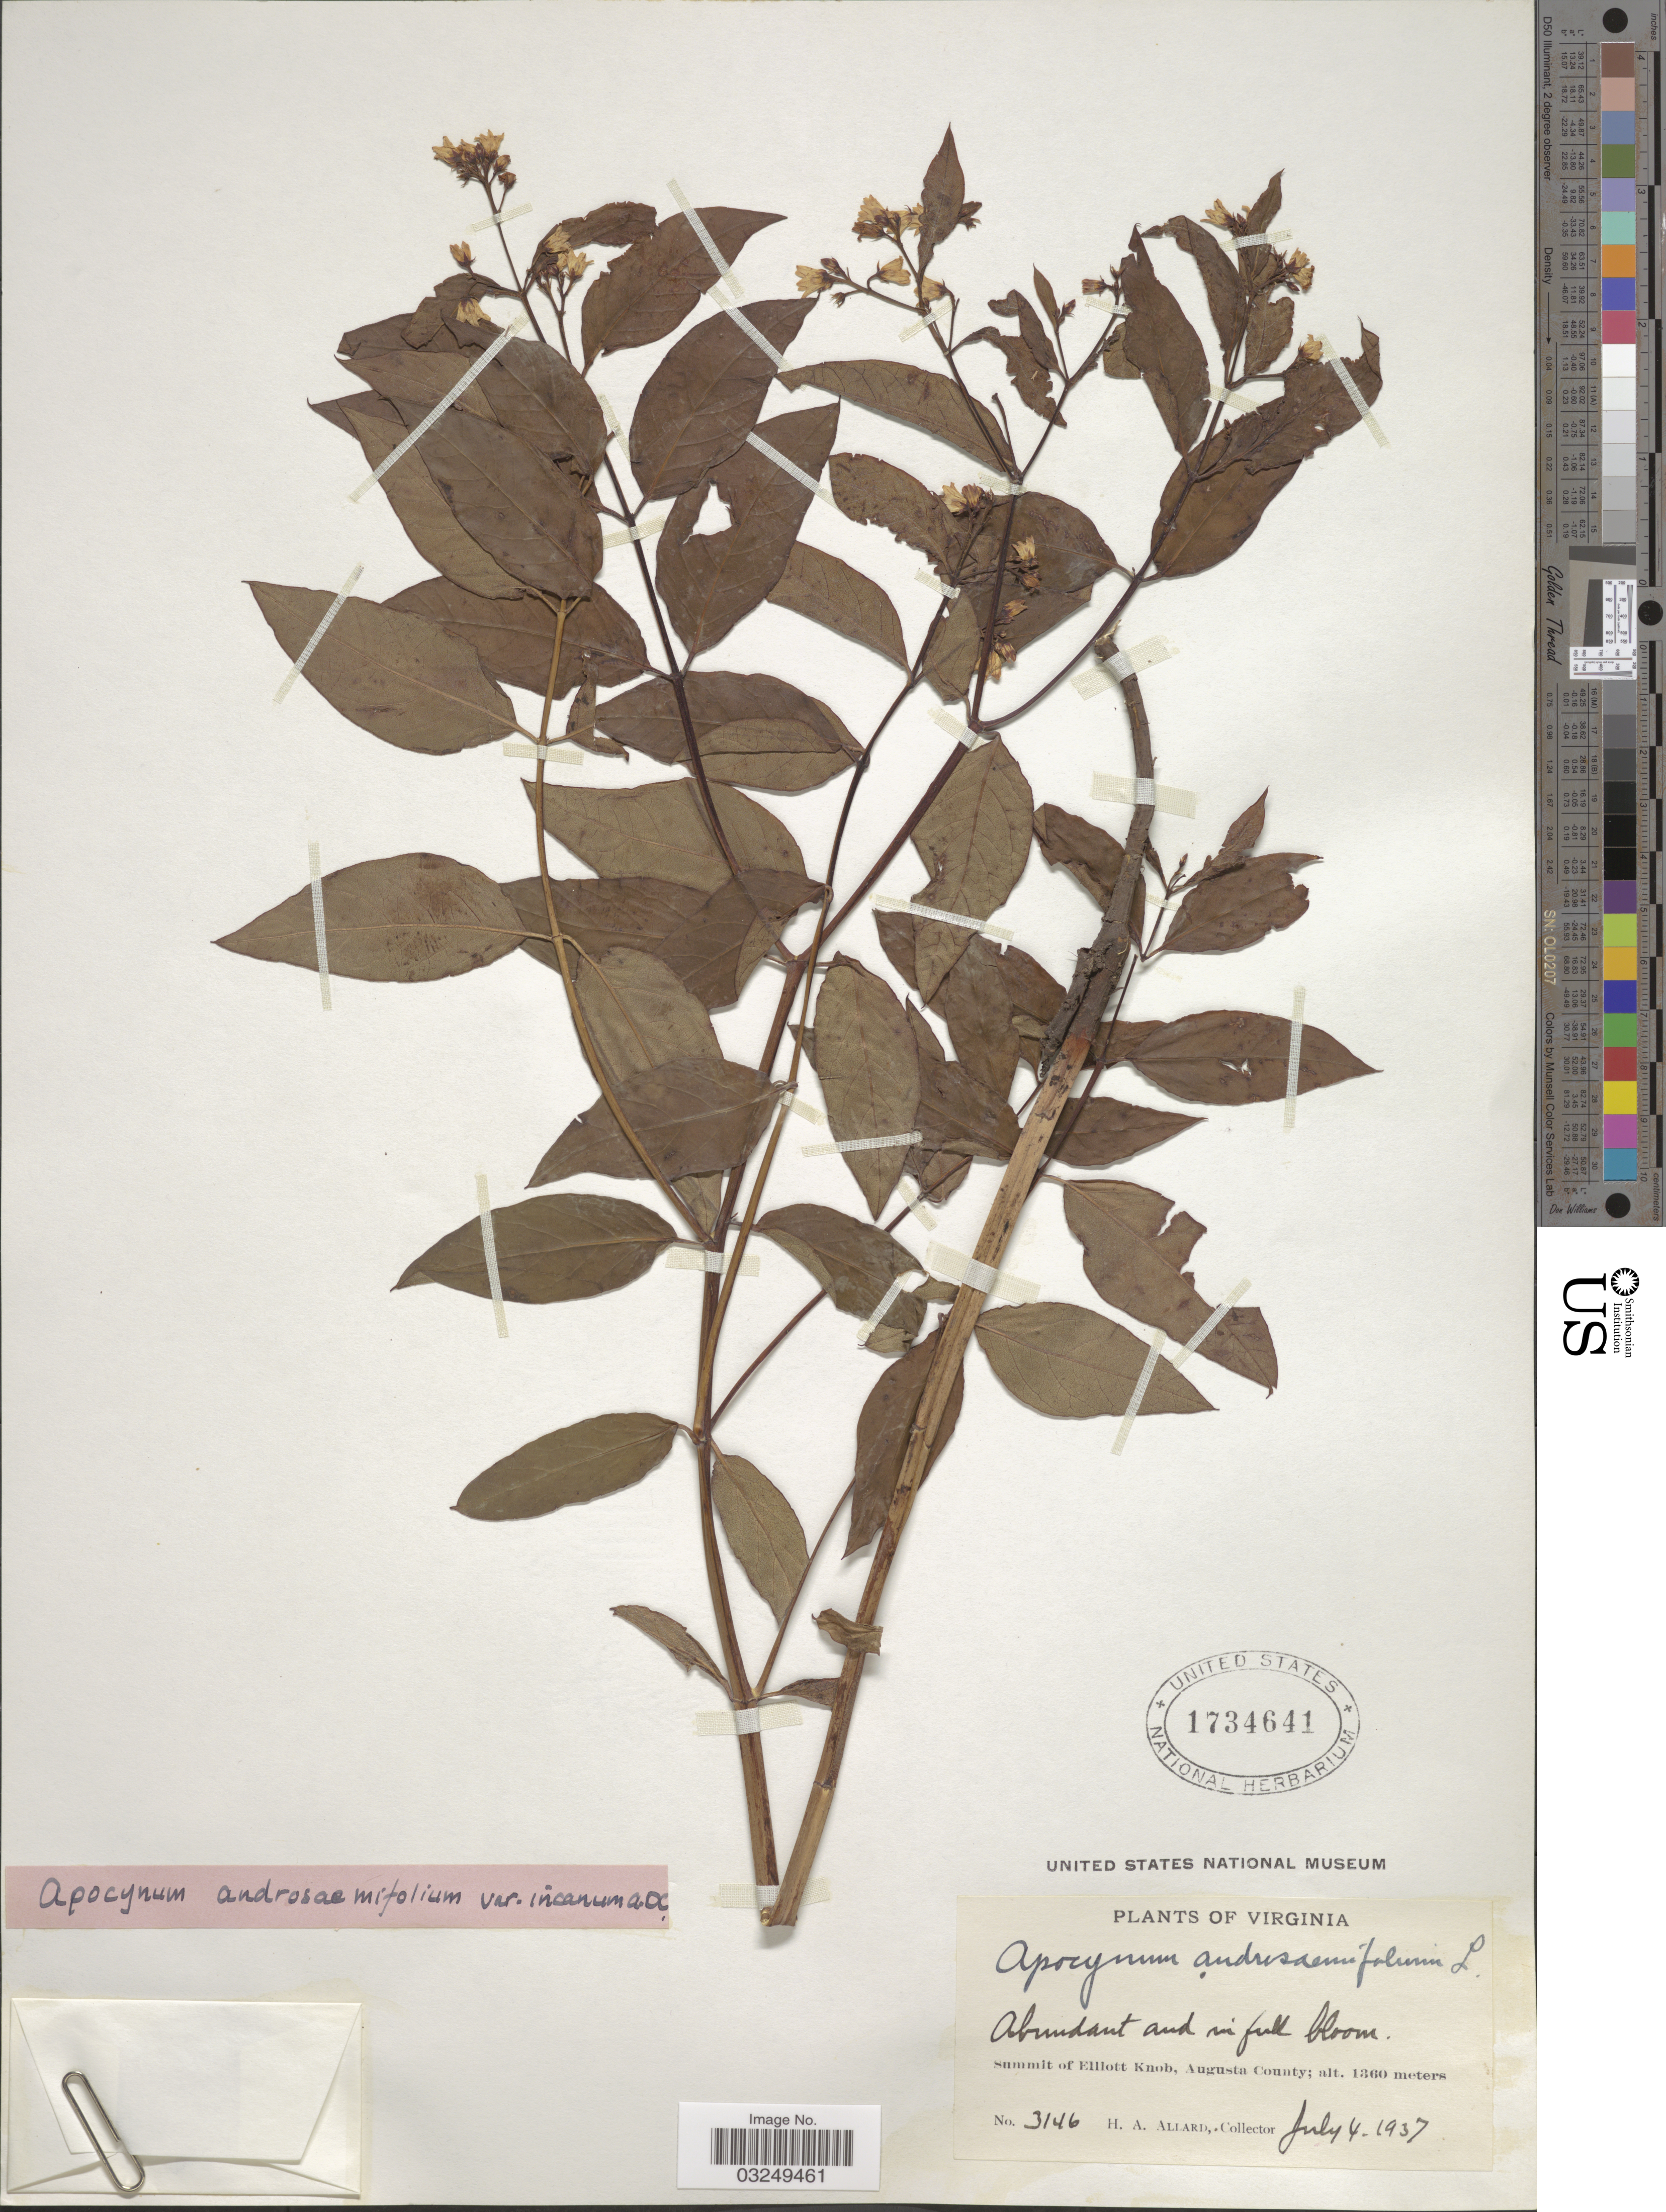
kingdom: Plantae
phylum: Tracheophyta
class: Magnoliopsida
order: Gentianales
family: Apocynaceae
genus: Apocynum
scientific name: Apocynum androsaemifolium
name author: L.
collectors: H. A. Allard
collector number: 3146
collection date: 1937-07-04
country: United States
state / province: Virginia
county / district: Augusta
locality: Summti of Elliott Knob, Augusta County.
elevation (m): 1360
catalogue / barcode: US 1734641